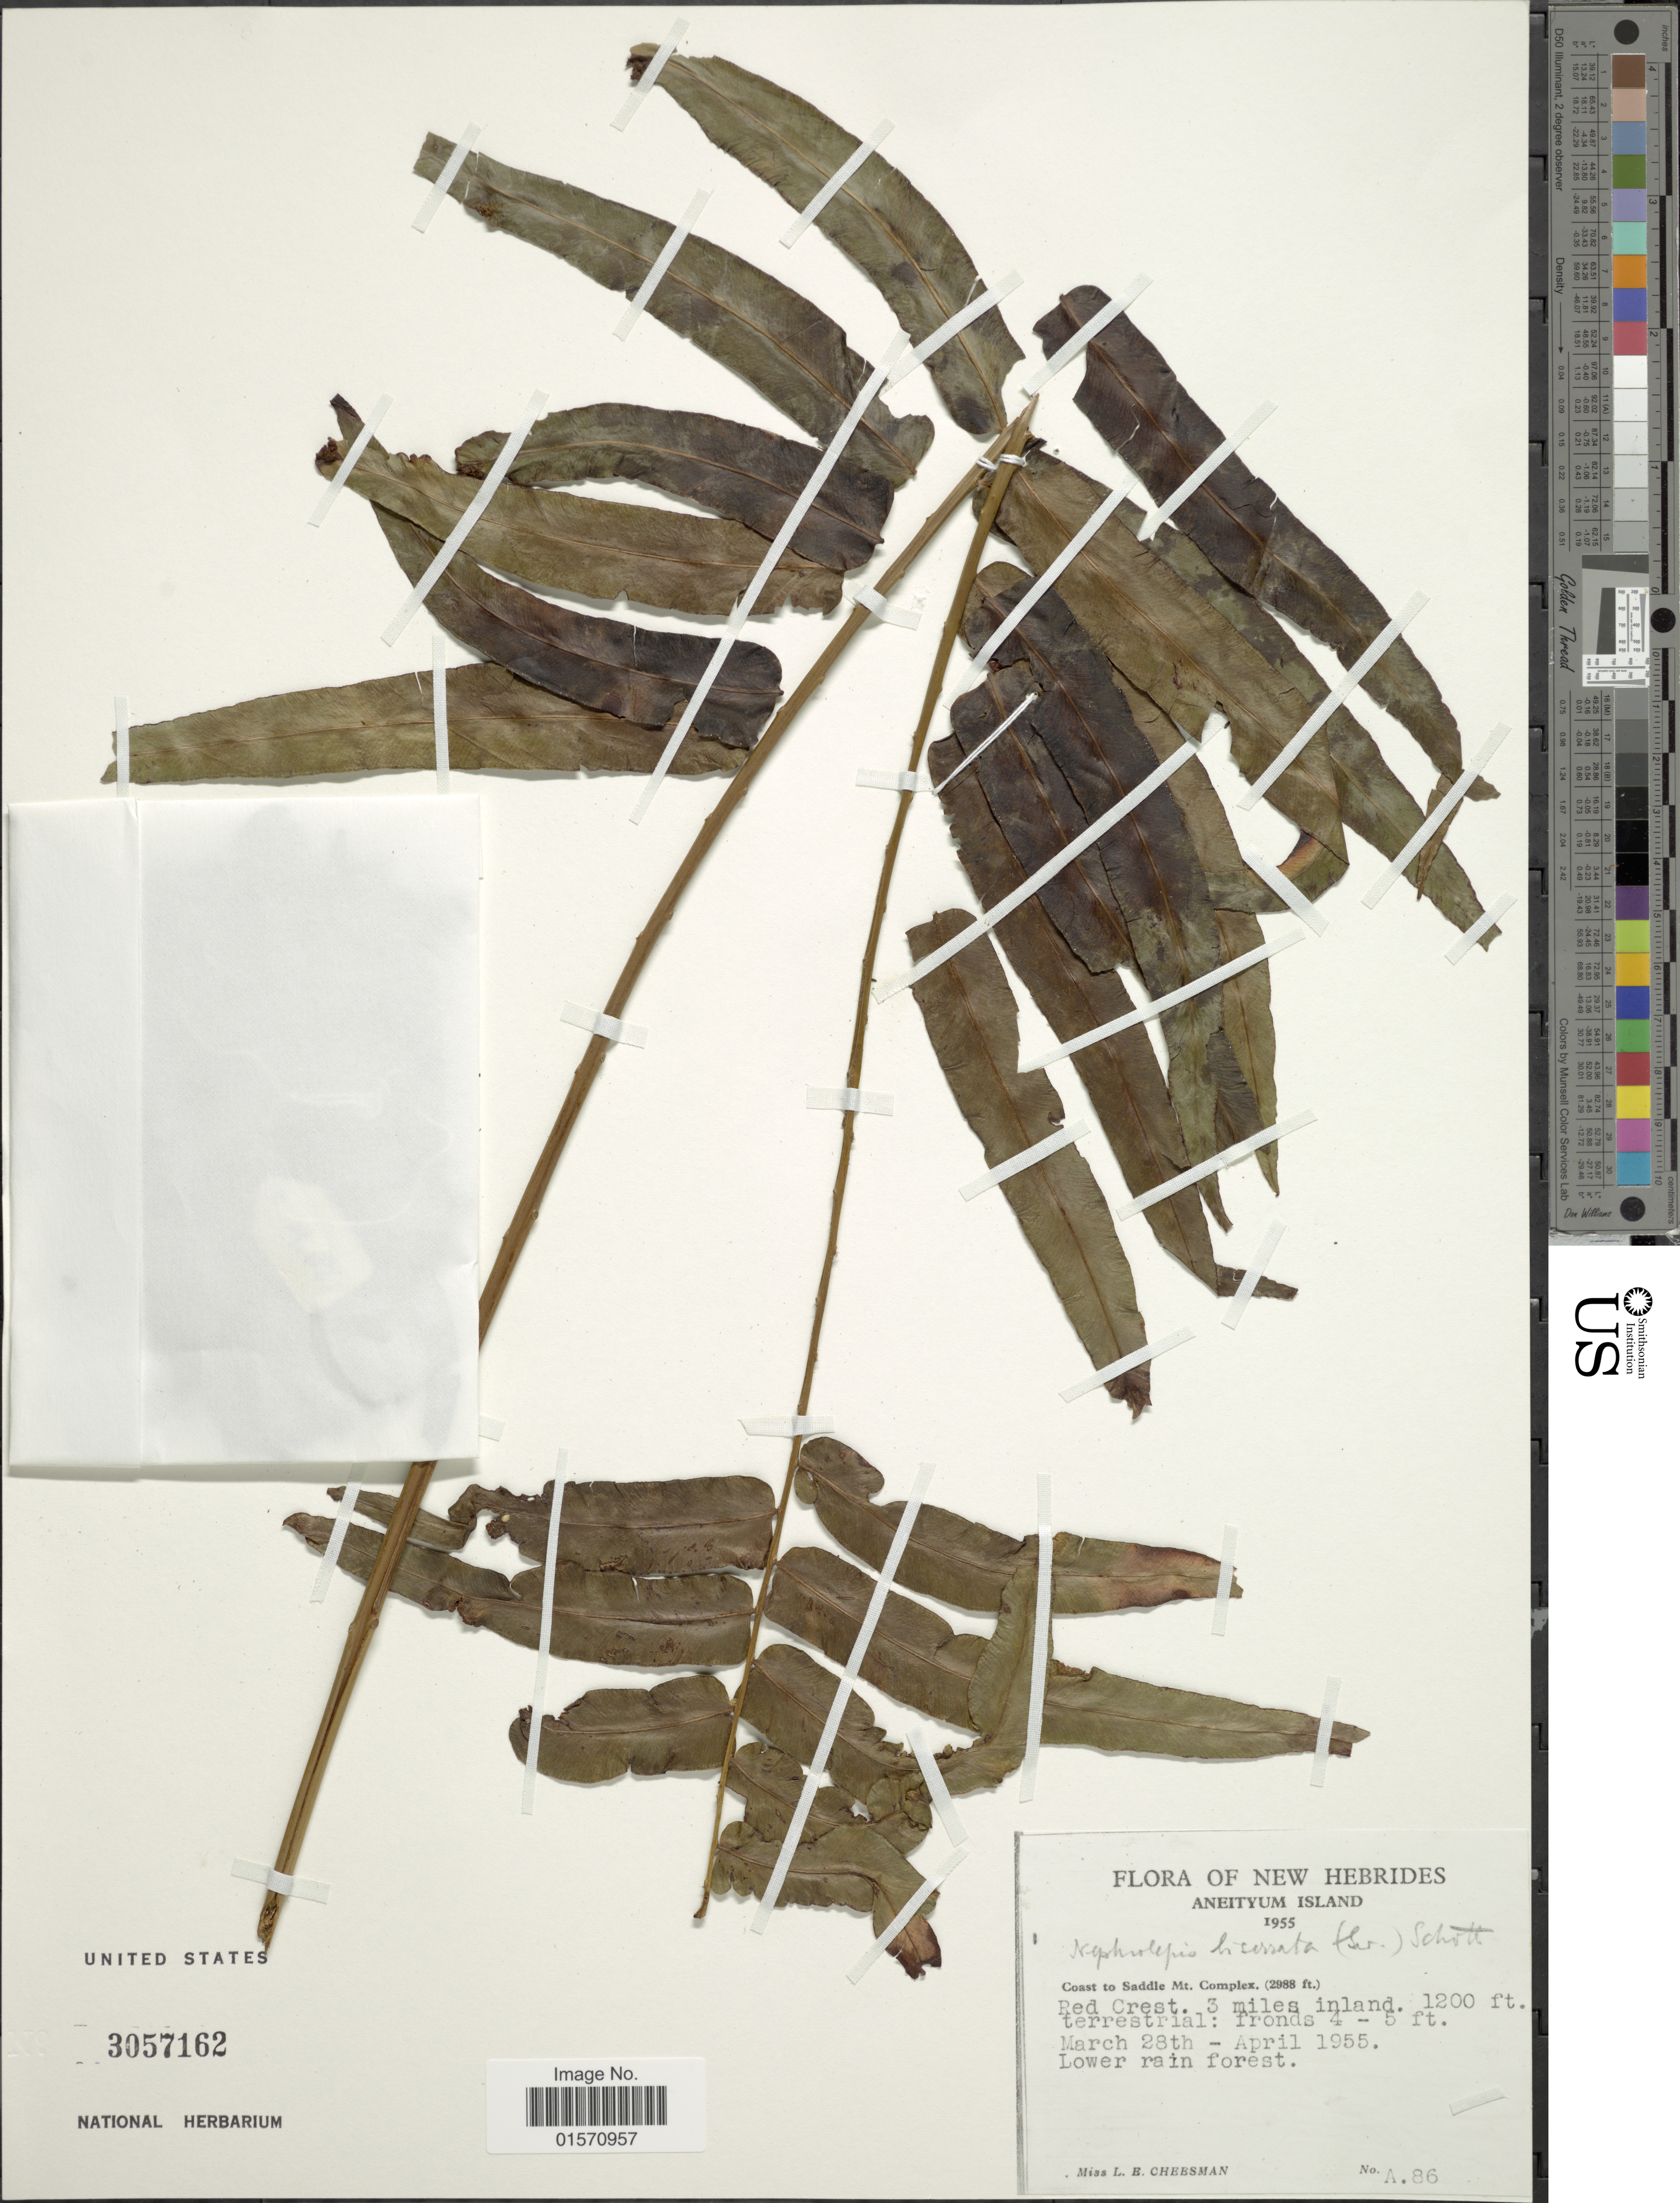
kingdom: Plantae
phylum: Tracheophyta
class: Polypodiopsida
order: Polypodiales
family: Nephrolepidaceae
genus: Nephrolepis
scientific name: Nephrolepis hirsutula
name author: (G. Forst.) C. Presl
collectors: L. E. Cheesman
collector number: A86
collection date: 1955-03-28/1955-04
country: Vanuatu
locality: New Hebrides. Aneityum Island. Coast to Saddle Mt. Complex. Red Crest. 3 miles inland. Lower rain forest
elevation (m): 366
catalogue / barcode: US 3057162